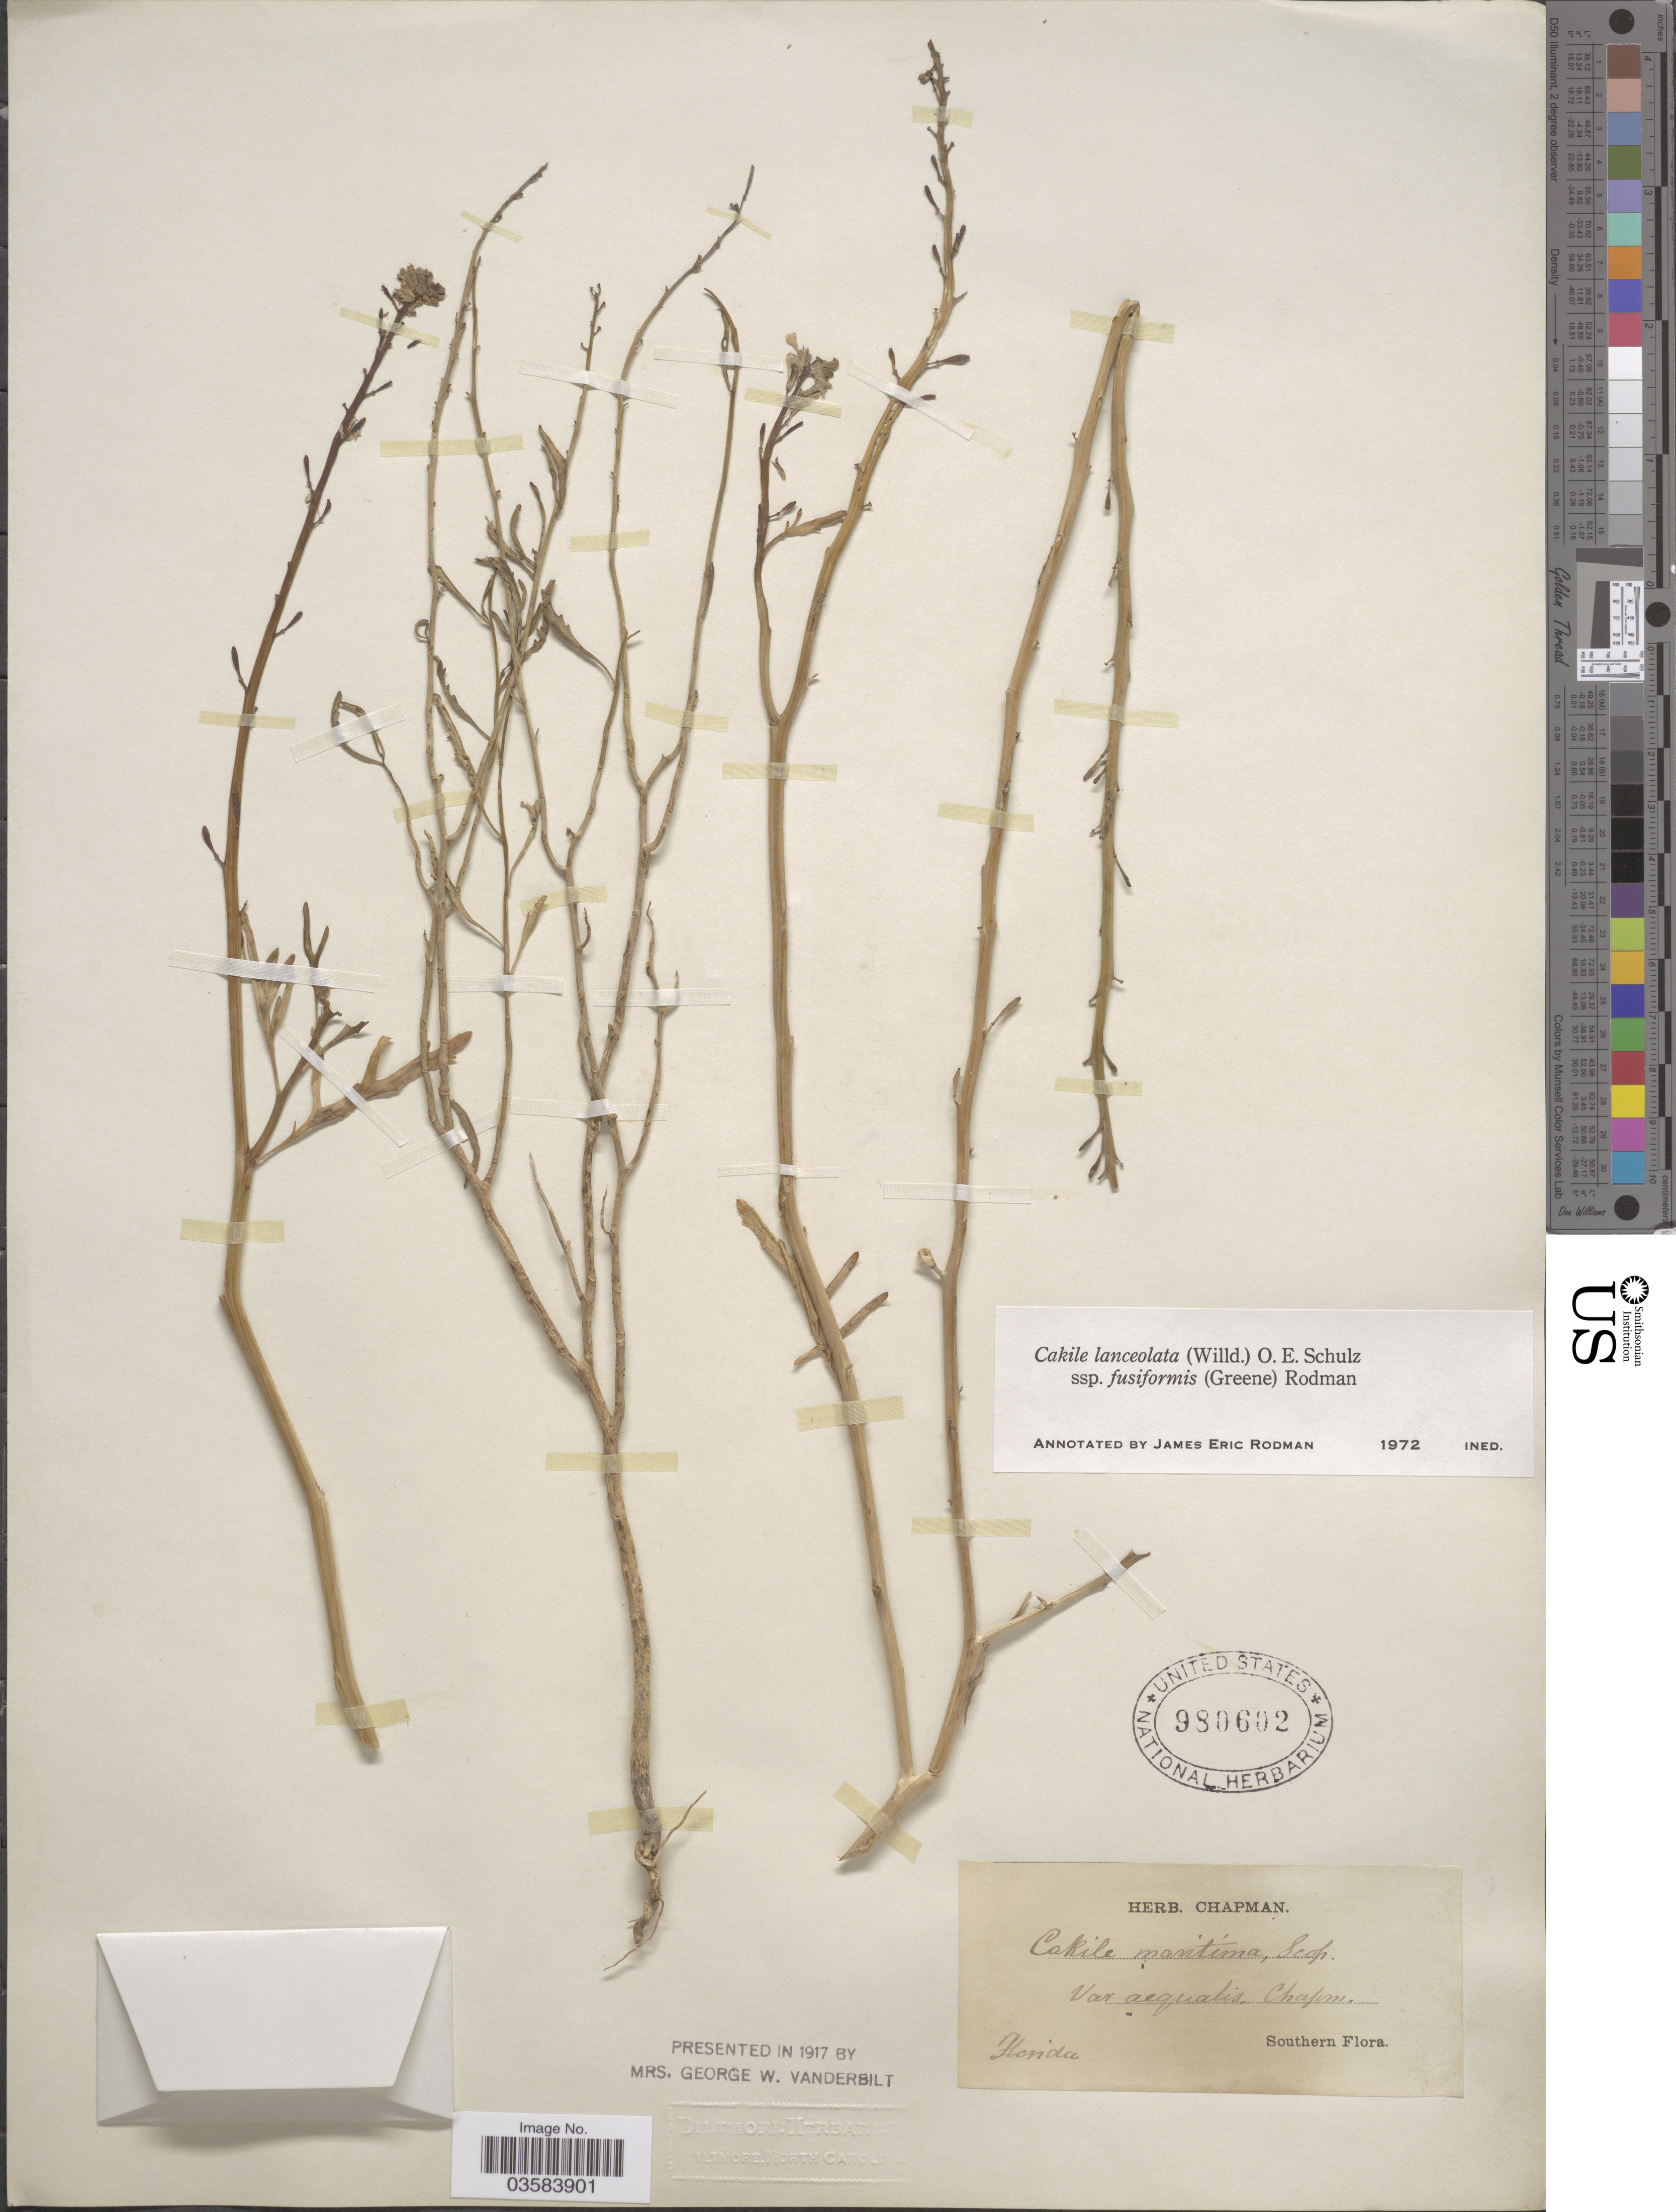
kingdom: Plantae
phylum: Tracheophyta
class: Magnoliopsida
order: Brassicales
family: Brassicaceae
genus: Cakile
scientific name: Cakile lanceolata subsp. fusiformis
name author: (Greene) Rodman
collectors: ex herb. Chapman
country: United States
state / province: Florida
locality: Southern Flora.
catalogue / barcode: US 980602